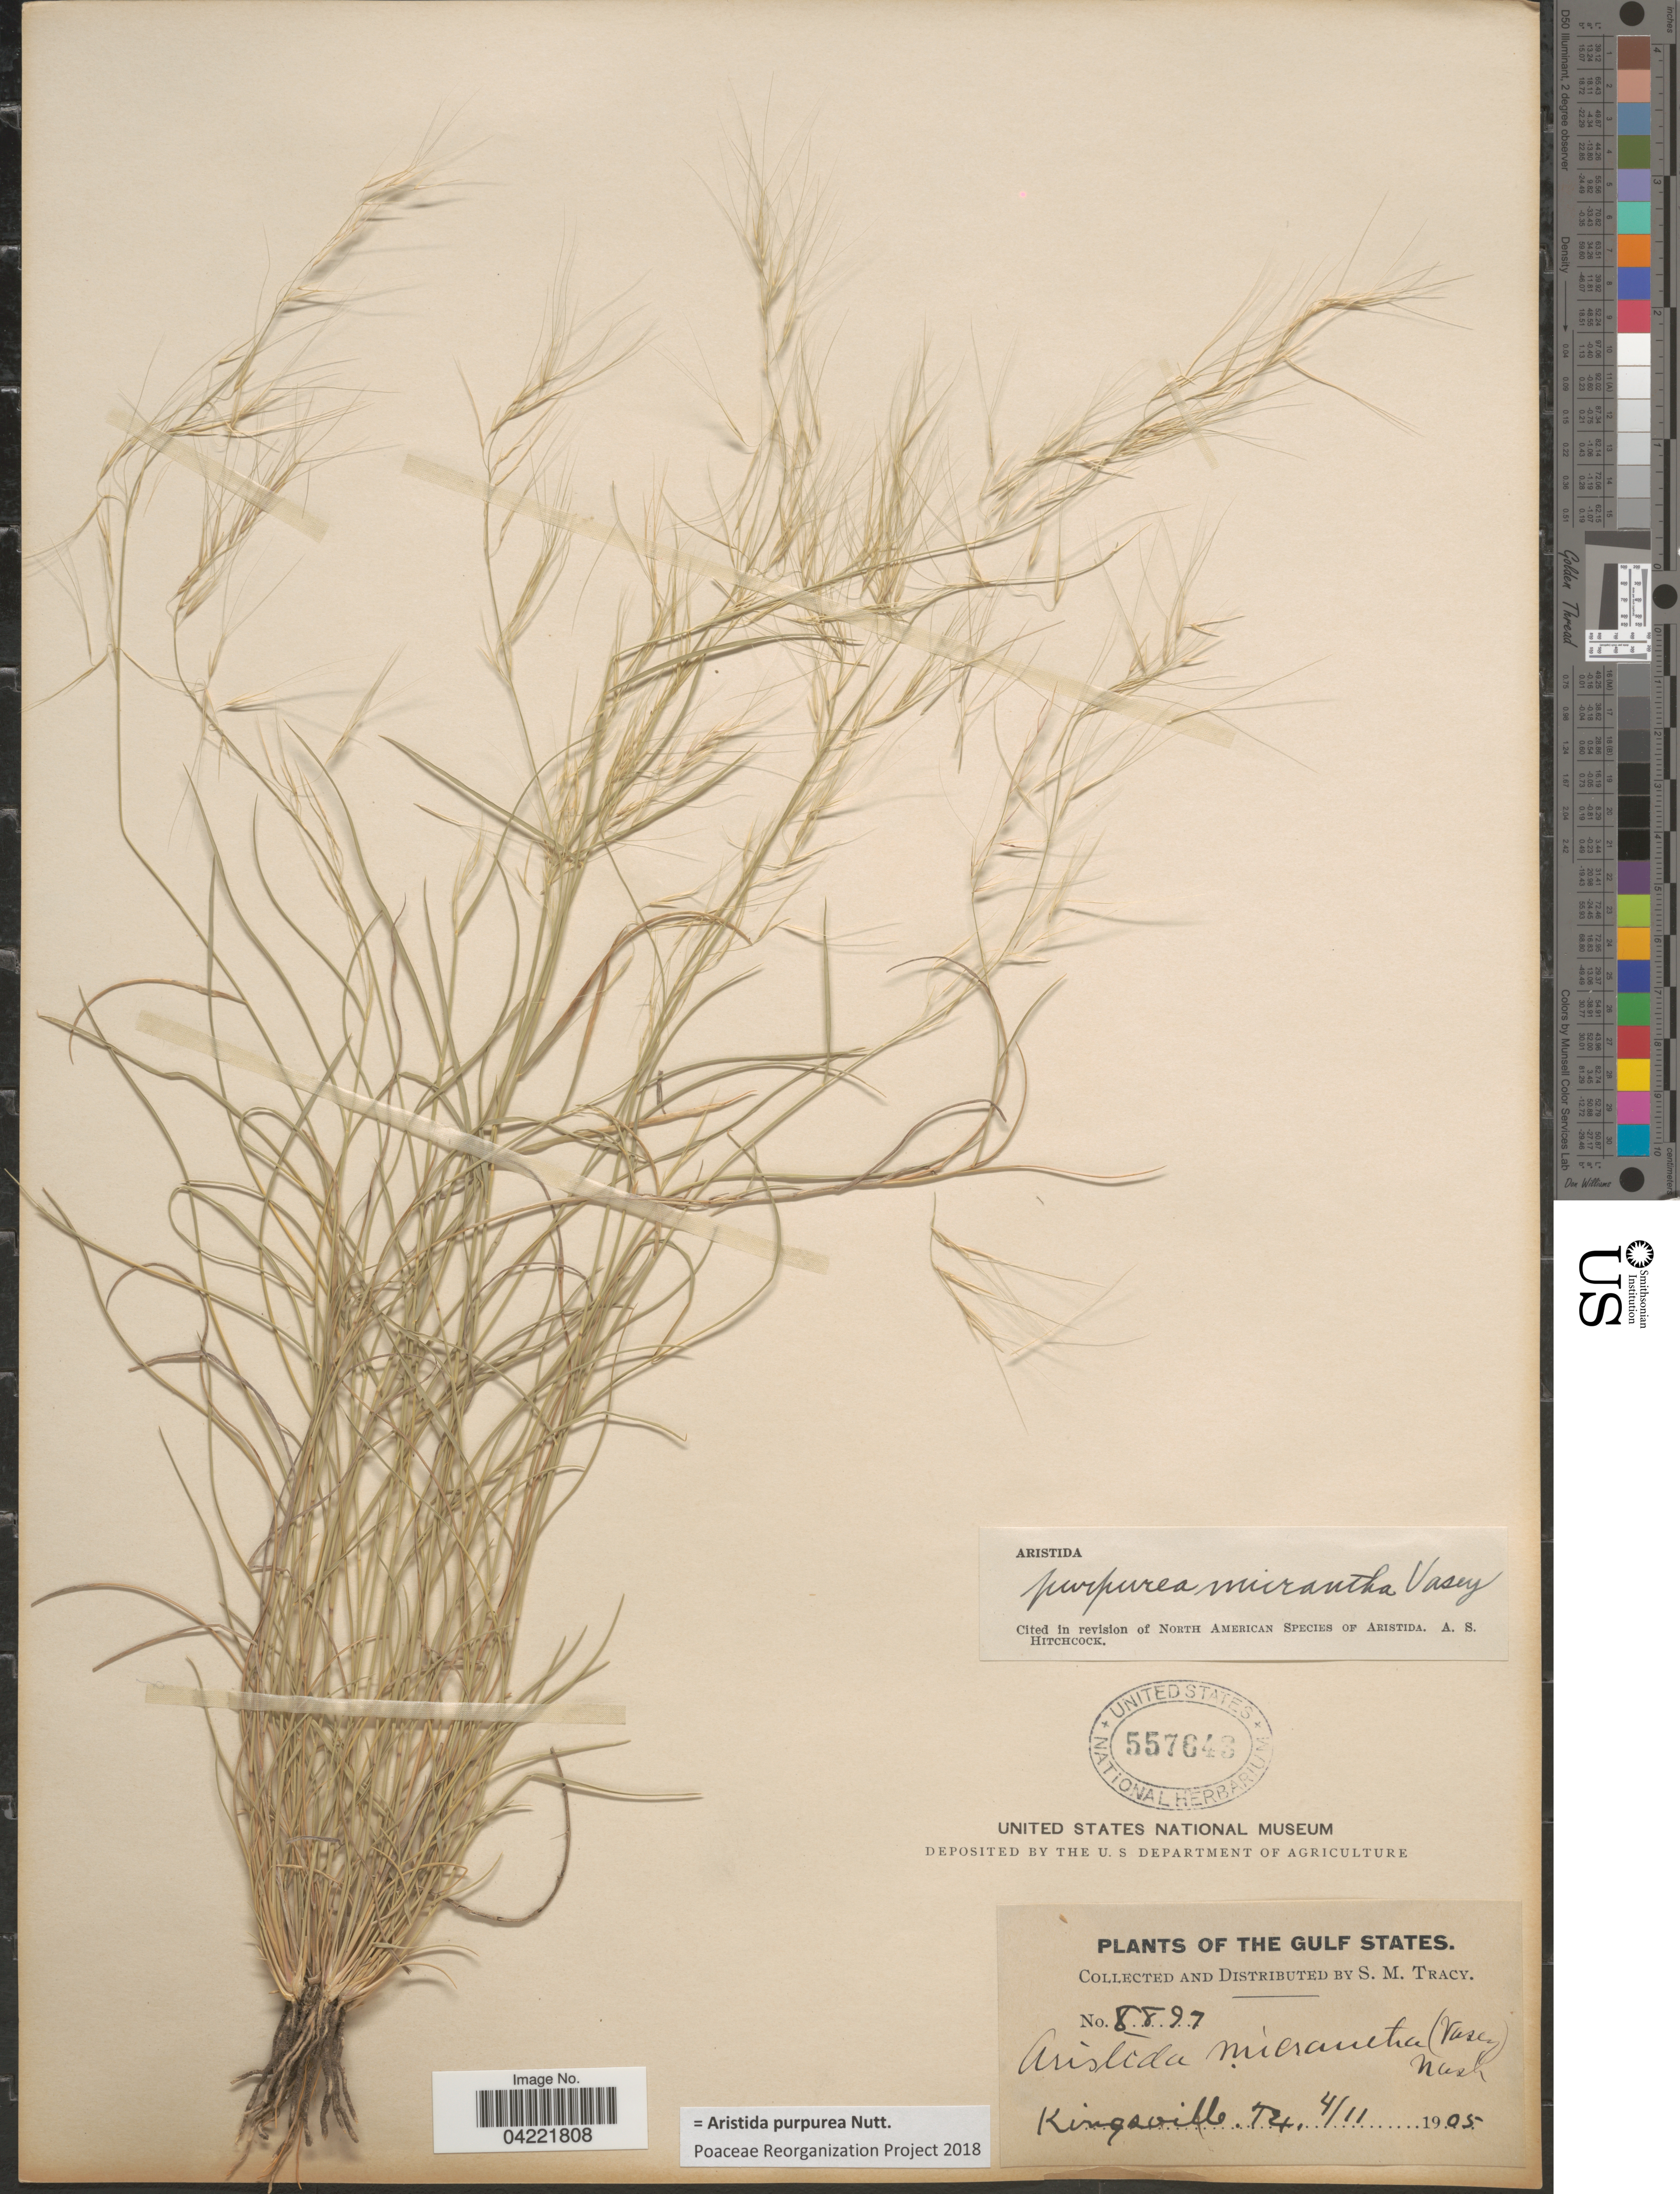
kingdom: Plantae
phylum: Tracheophyta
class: Liliopsida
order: Poales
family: Poaceae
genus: Aristida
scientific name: Aristida purpurea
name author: Nutt.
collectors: S. M. Tracy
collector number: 8897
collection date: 1905-04-11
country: United States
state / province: Texas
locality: Kingsville.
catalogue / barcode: US 557643